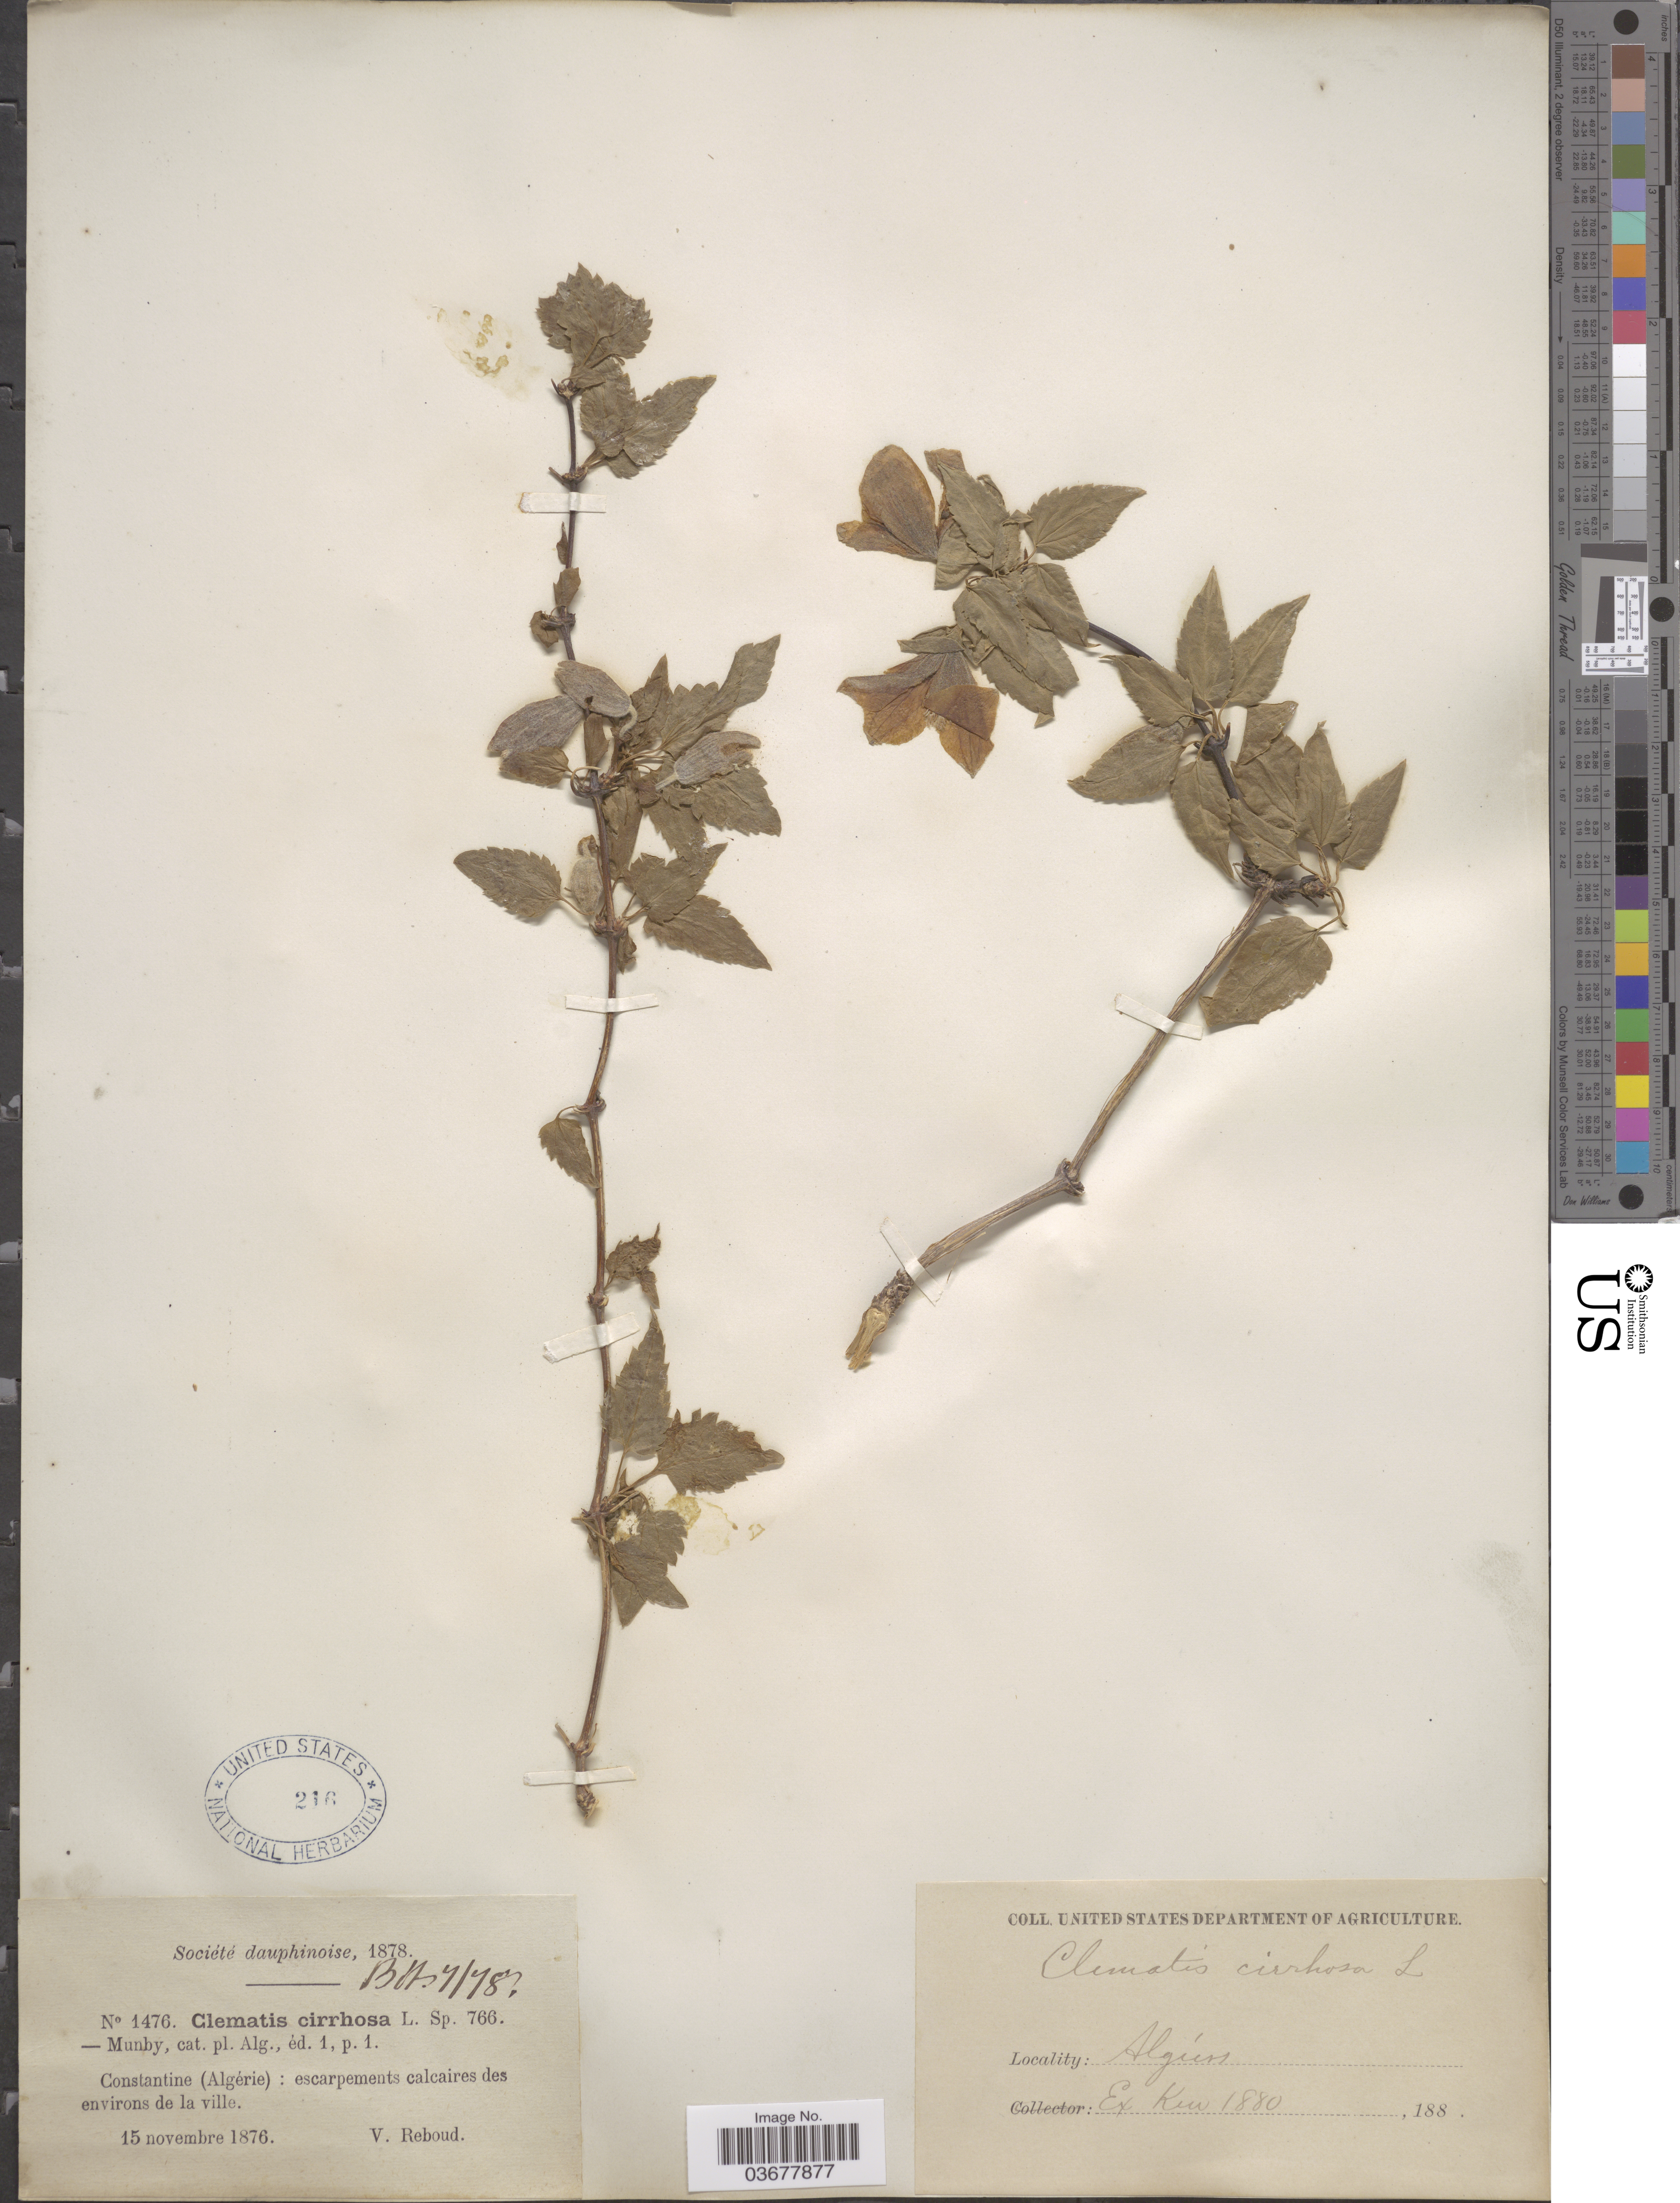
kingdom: Plantae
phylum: Tracheophyta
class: Magnoliopsida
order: Ranunculales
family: Ranunculaceae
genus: Clematis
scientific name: Clematis cirrhosa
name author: L.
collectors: V. Reboud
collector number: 1476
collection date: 1876-11-15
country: Algeria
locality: Constantine: escarpements calcaires des environs de la ville.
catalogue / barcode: US 216